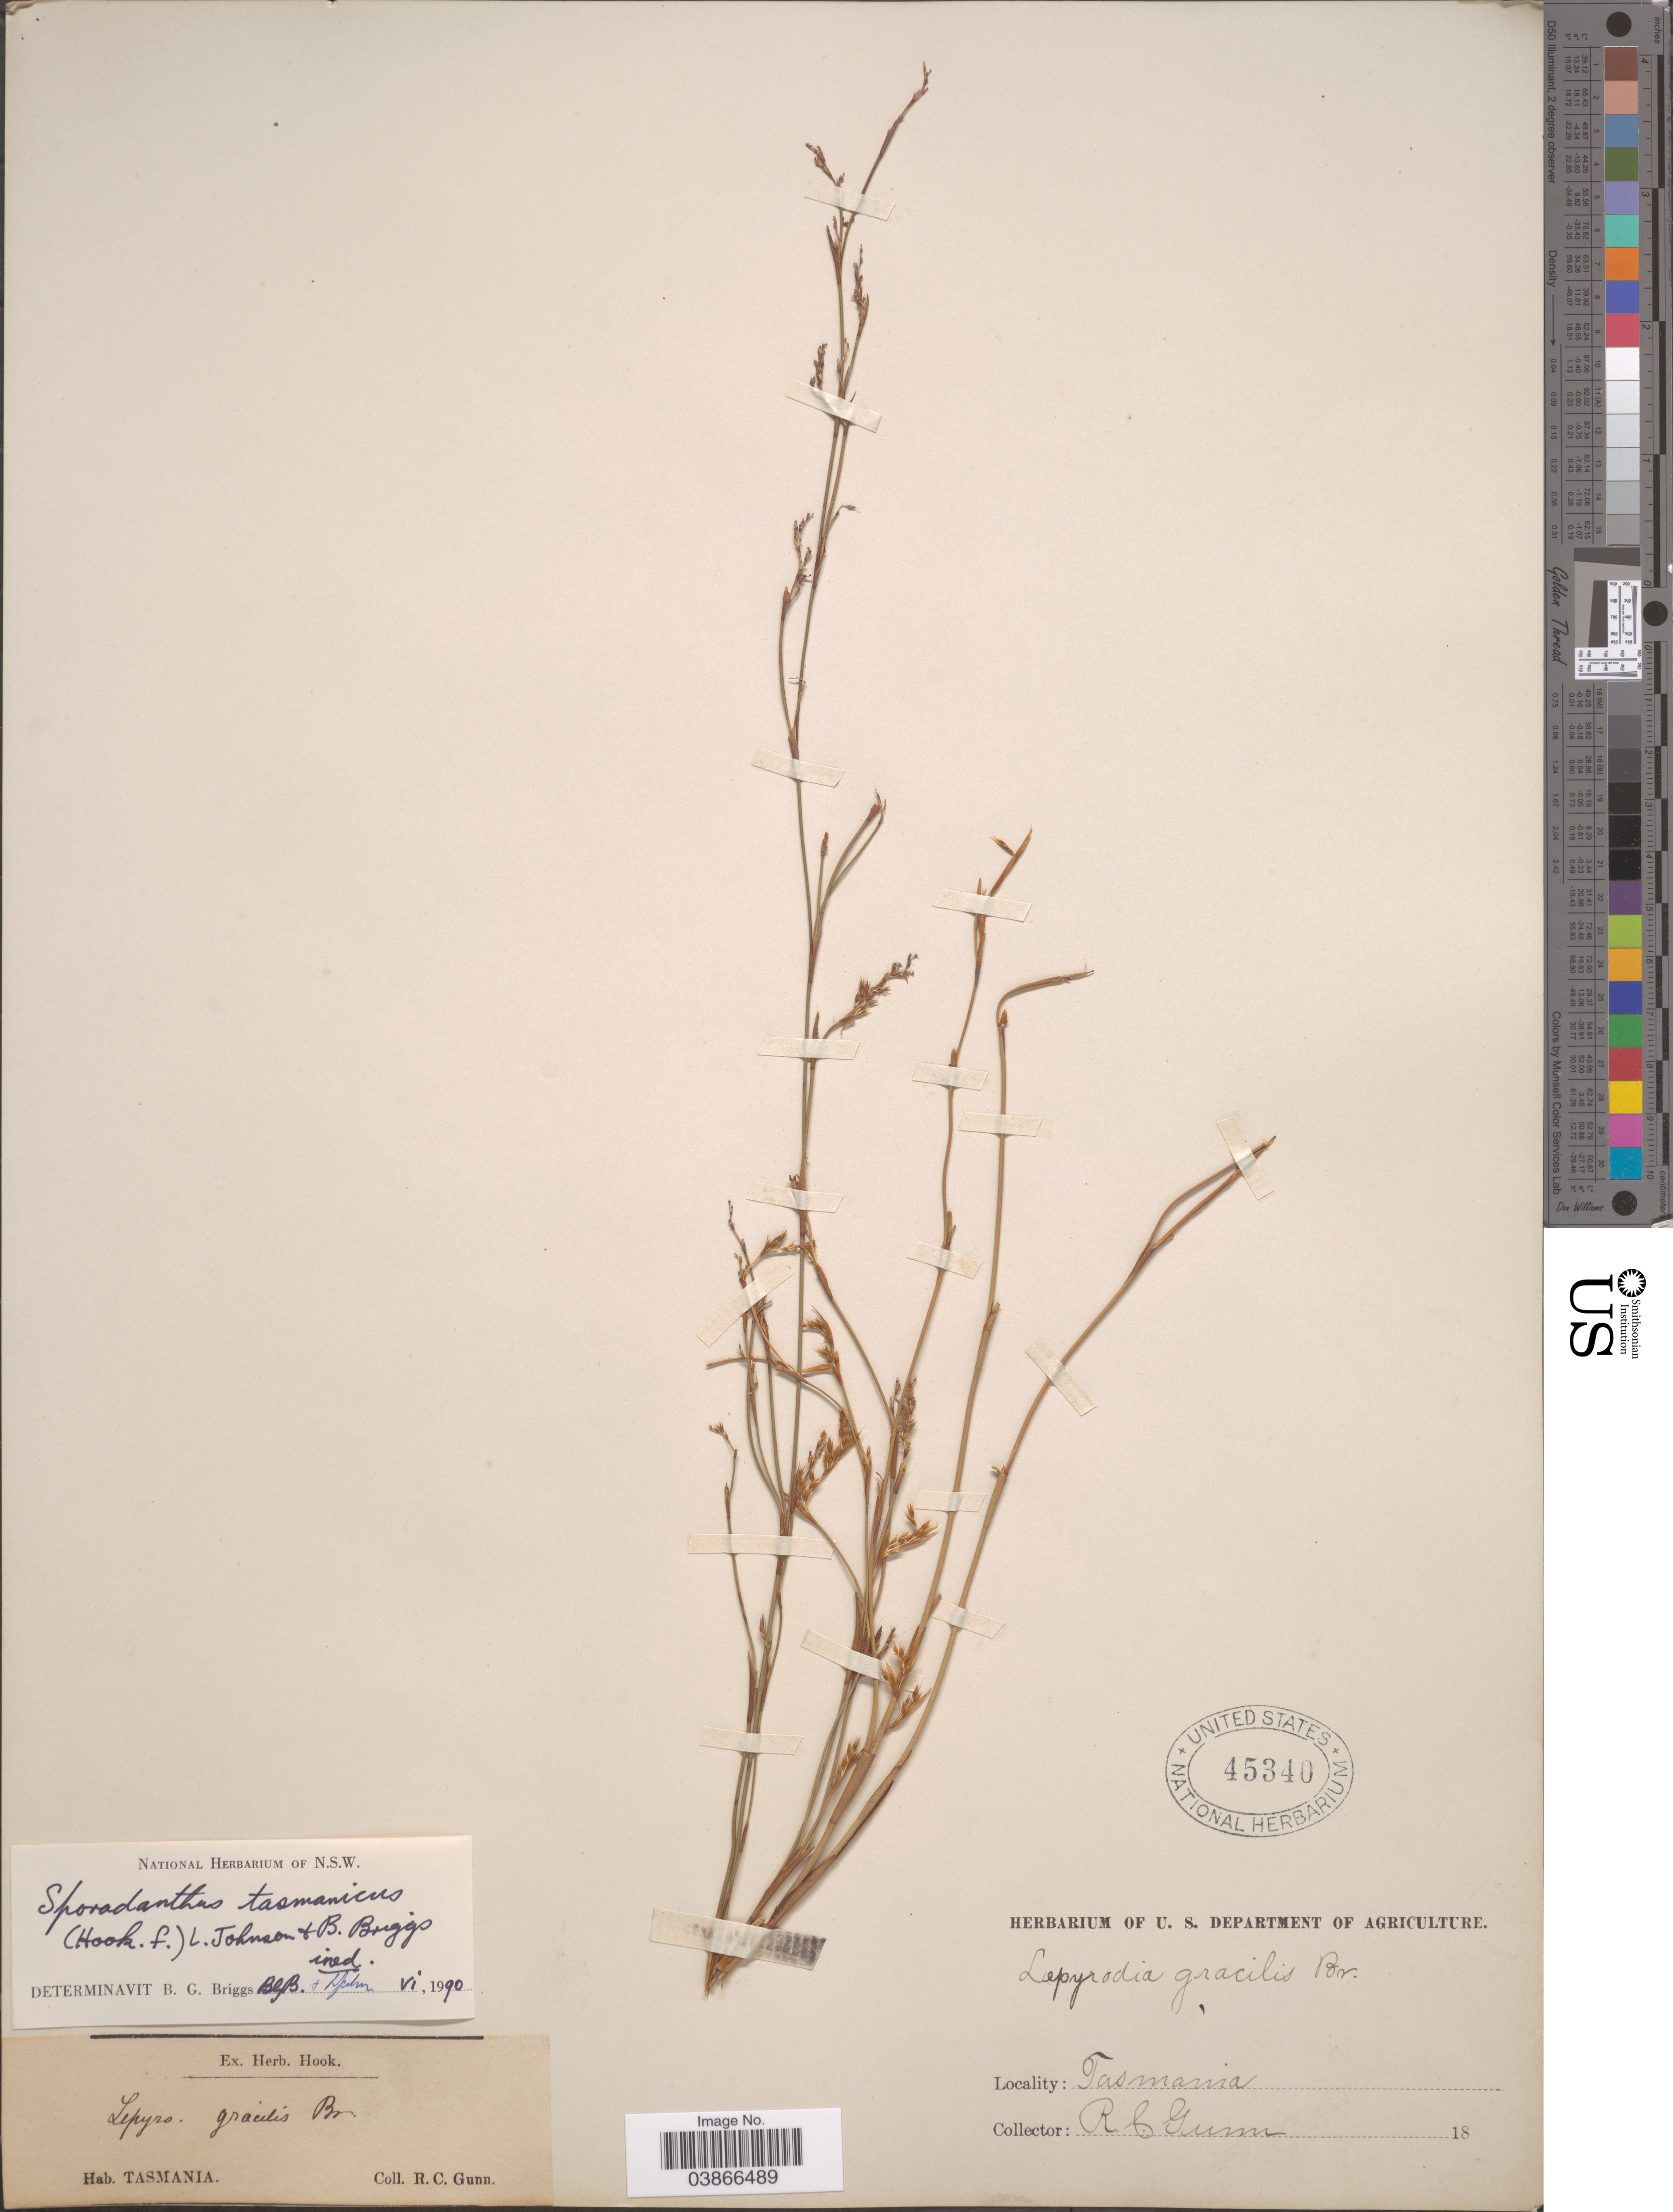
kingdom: Plantae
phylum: Tracheophyta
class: Liliopsida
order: Poales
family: Restionaceae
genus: Sporadanthus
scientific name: Sporadanthus tasmanicus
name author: (Hook. f.) B.G. Briggs & L.A.S. Johnson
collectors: R. Gunn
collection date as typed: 18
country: Australia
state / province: Tasmania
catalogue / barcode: US 45340